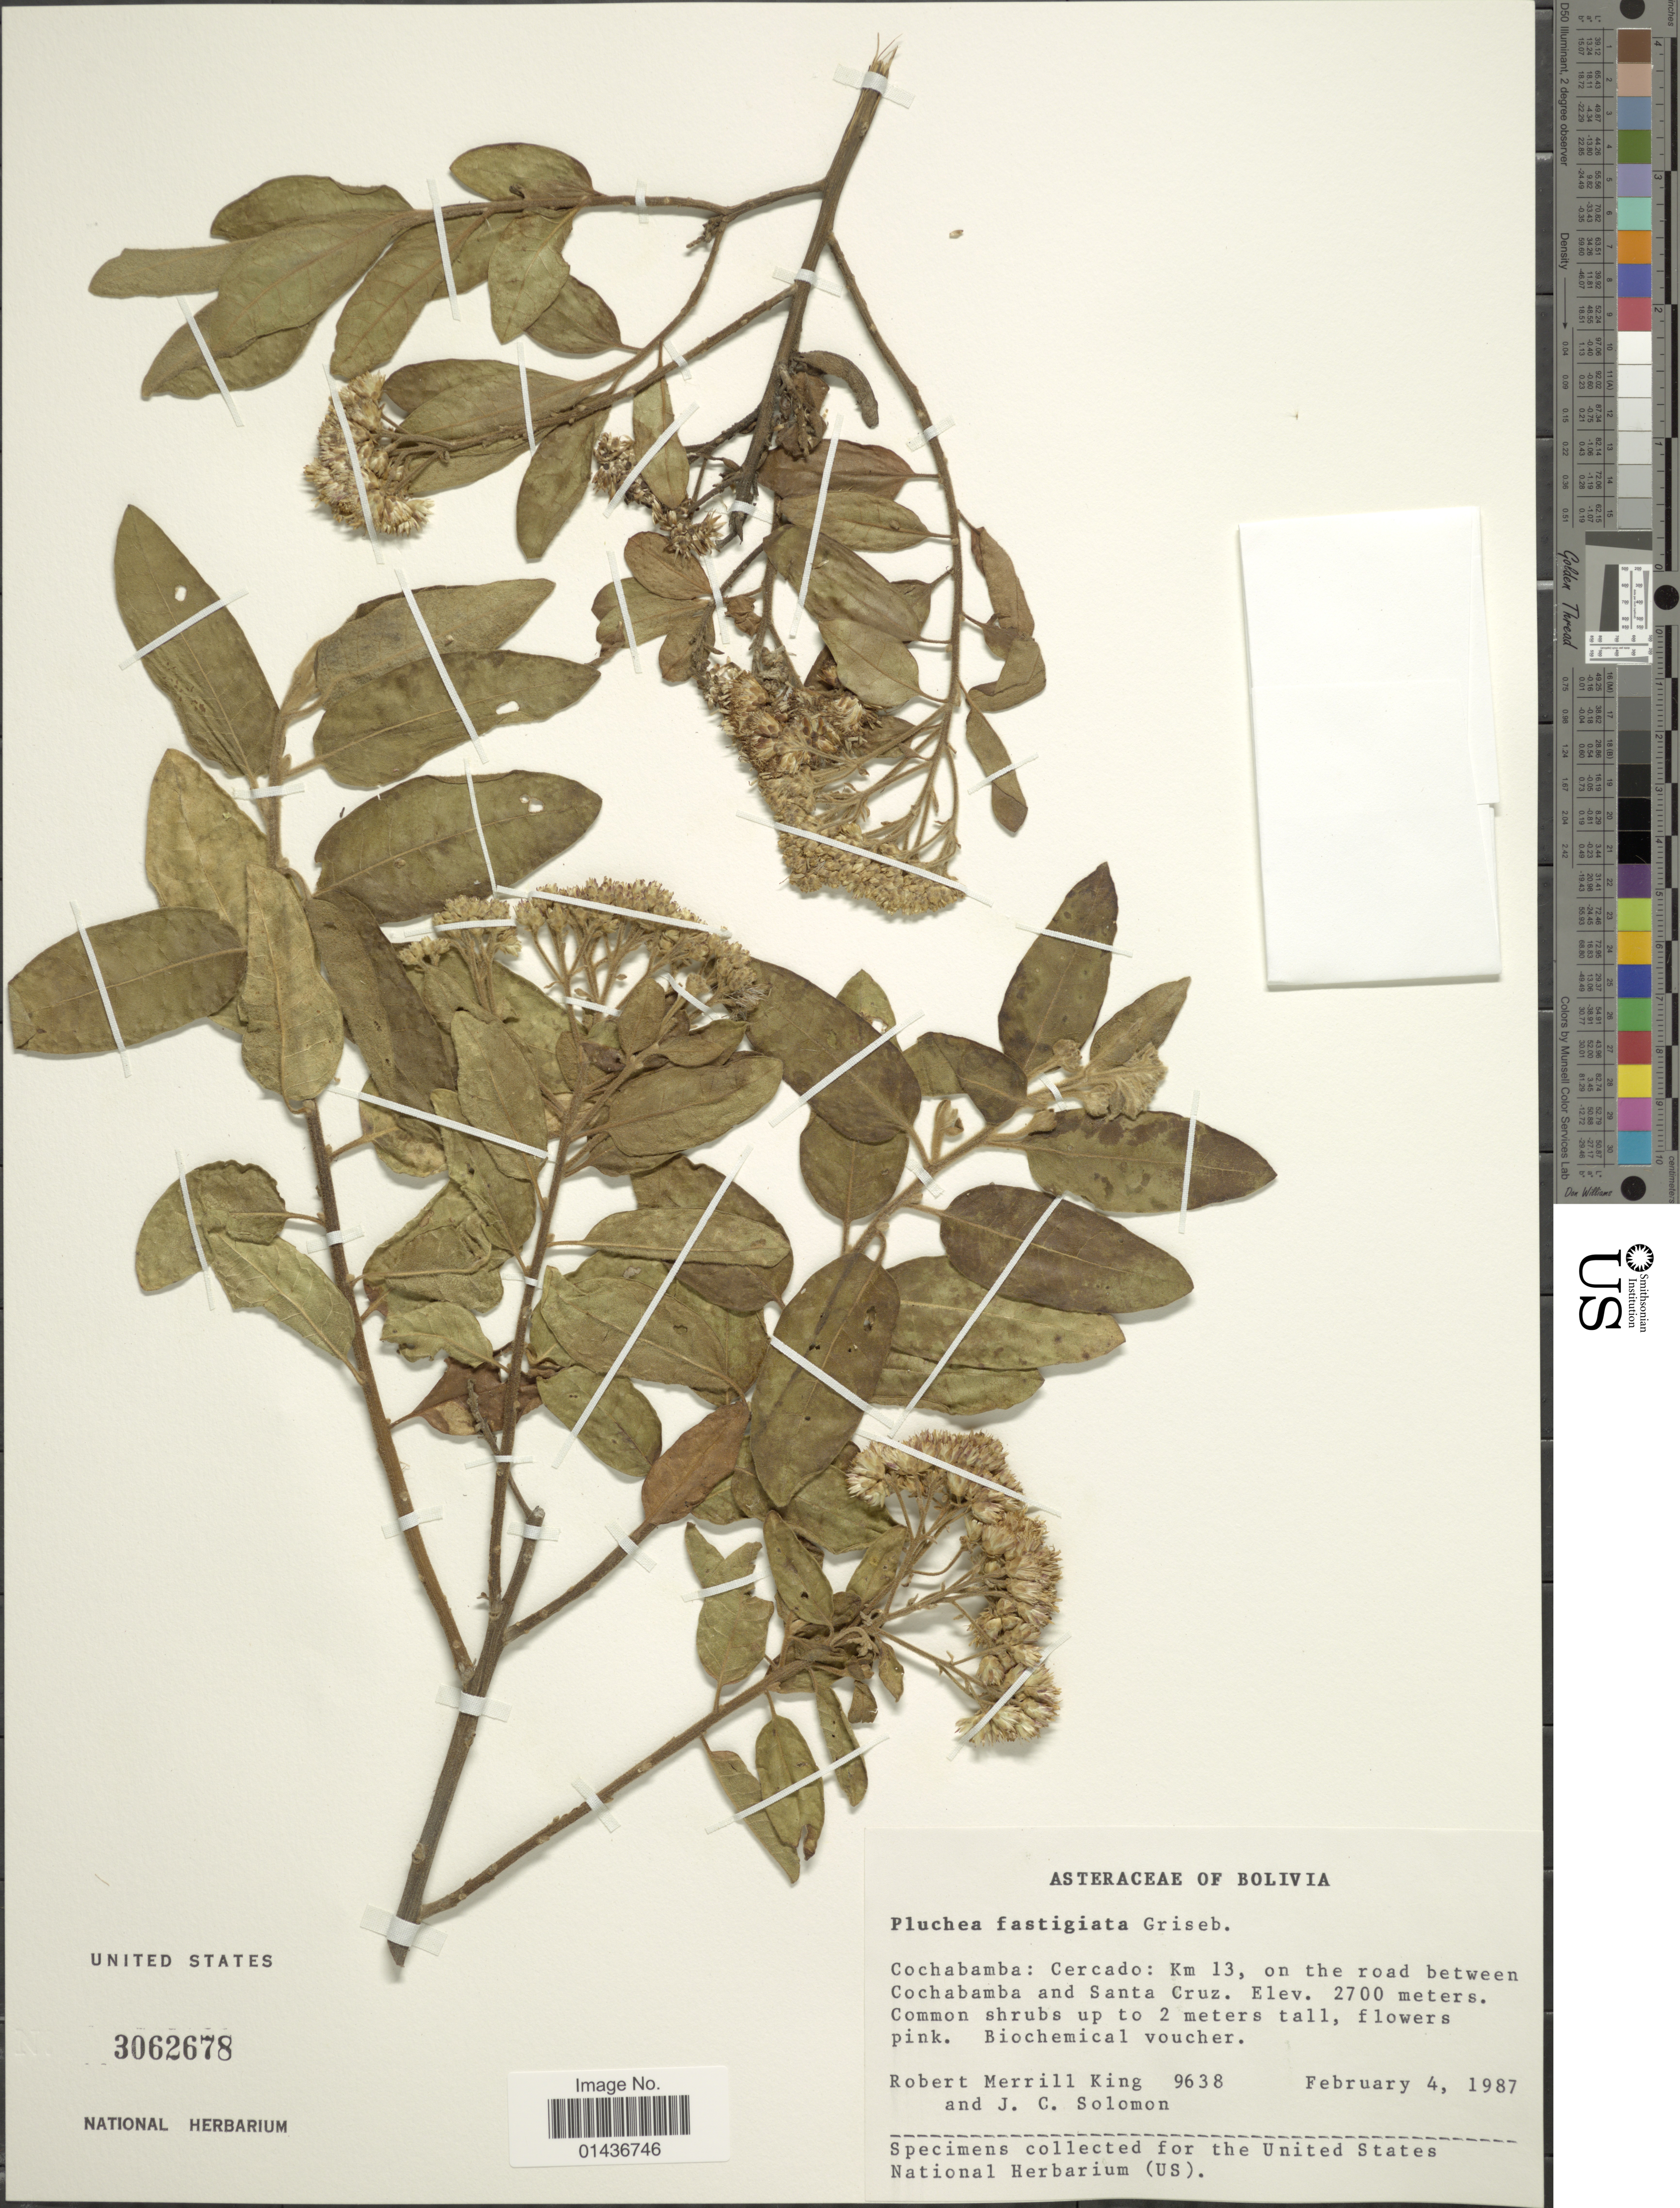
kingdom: Plantae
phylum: Tracheophyta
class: Magnoliopsida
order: Asterales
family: Asteraceae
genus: Pluchea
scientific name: Pluchea fastigiata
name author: Griseb.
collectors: R. M. King & J. C. Solomon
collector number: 9638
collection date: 1987-02-04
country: Bolivia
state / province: Cochabamba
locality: Cochabamba: Cercado: Km 13, on the road between Cochabamba and Santa Cruz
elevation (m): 2700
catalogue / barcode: US 3062678